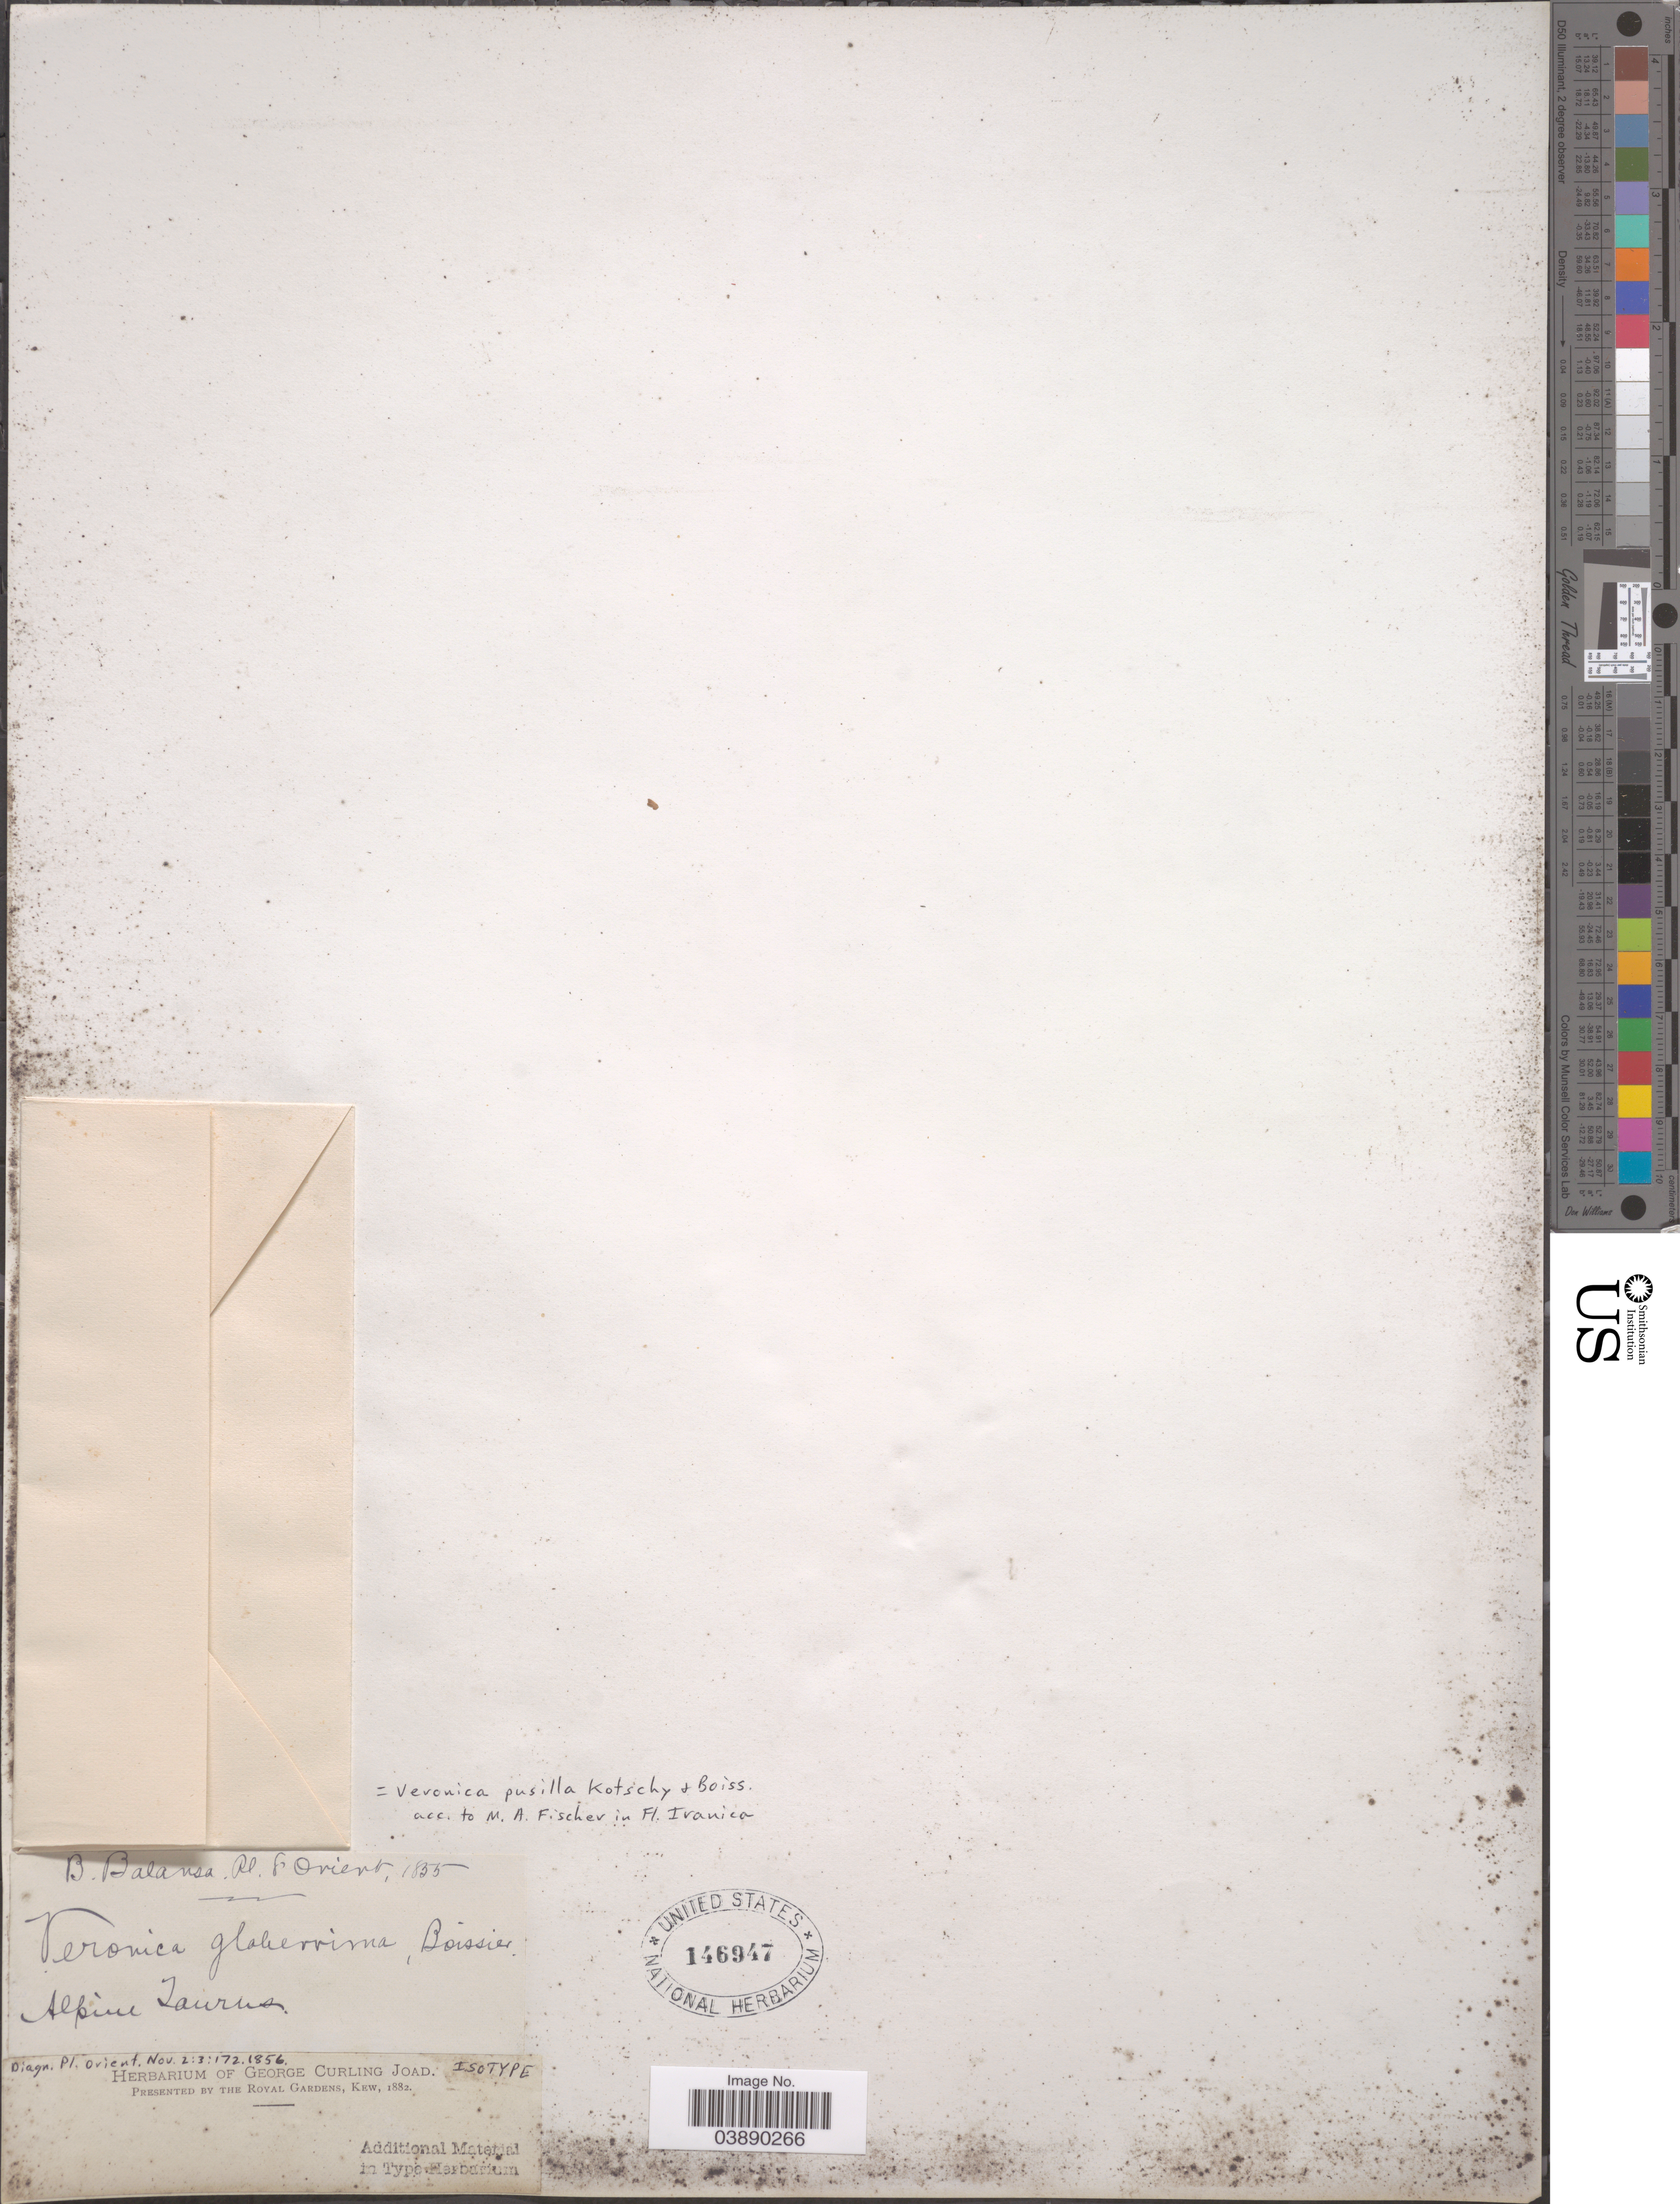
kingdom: Plantae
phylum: Tracheophyta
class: Magnoliopsida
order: Lamiales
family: Plantaginaceae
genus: Veronica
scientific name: Veronica pusilla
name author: Kotschy & Boiss.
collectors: B. Balansa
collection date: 1855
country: Turkey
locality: D'Orient. Alpine Tarsus.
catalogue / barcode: US 146947